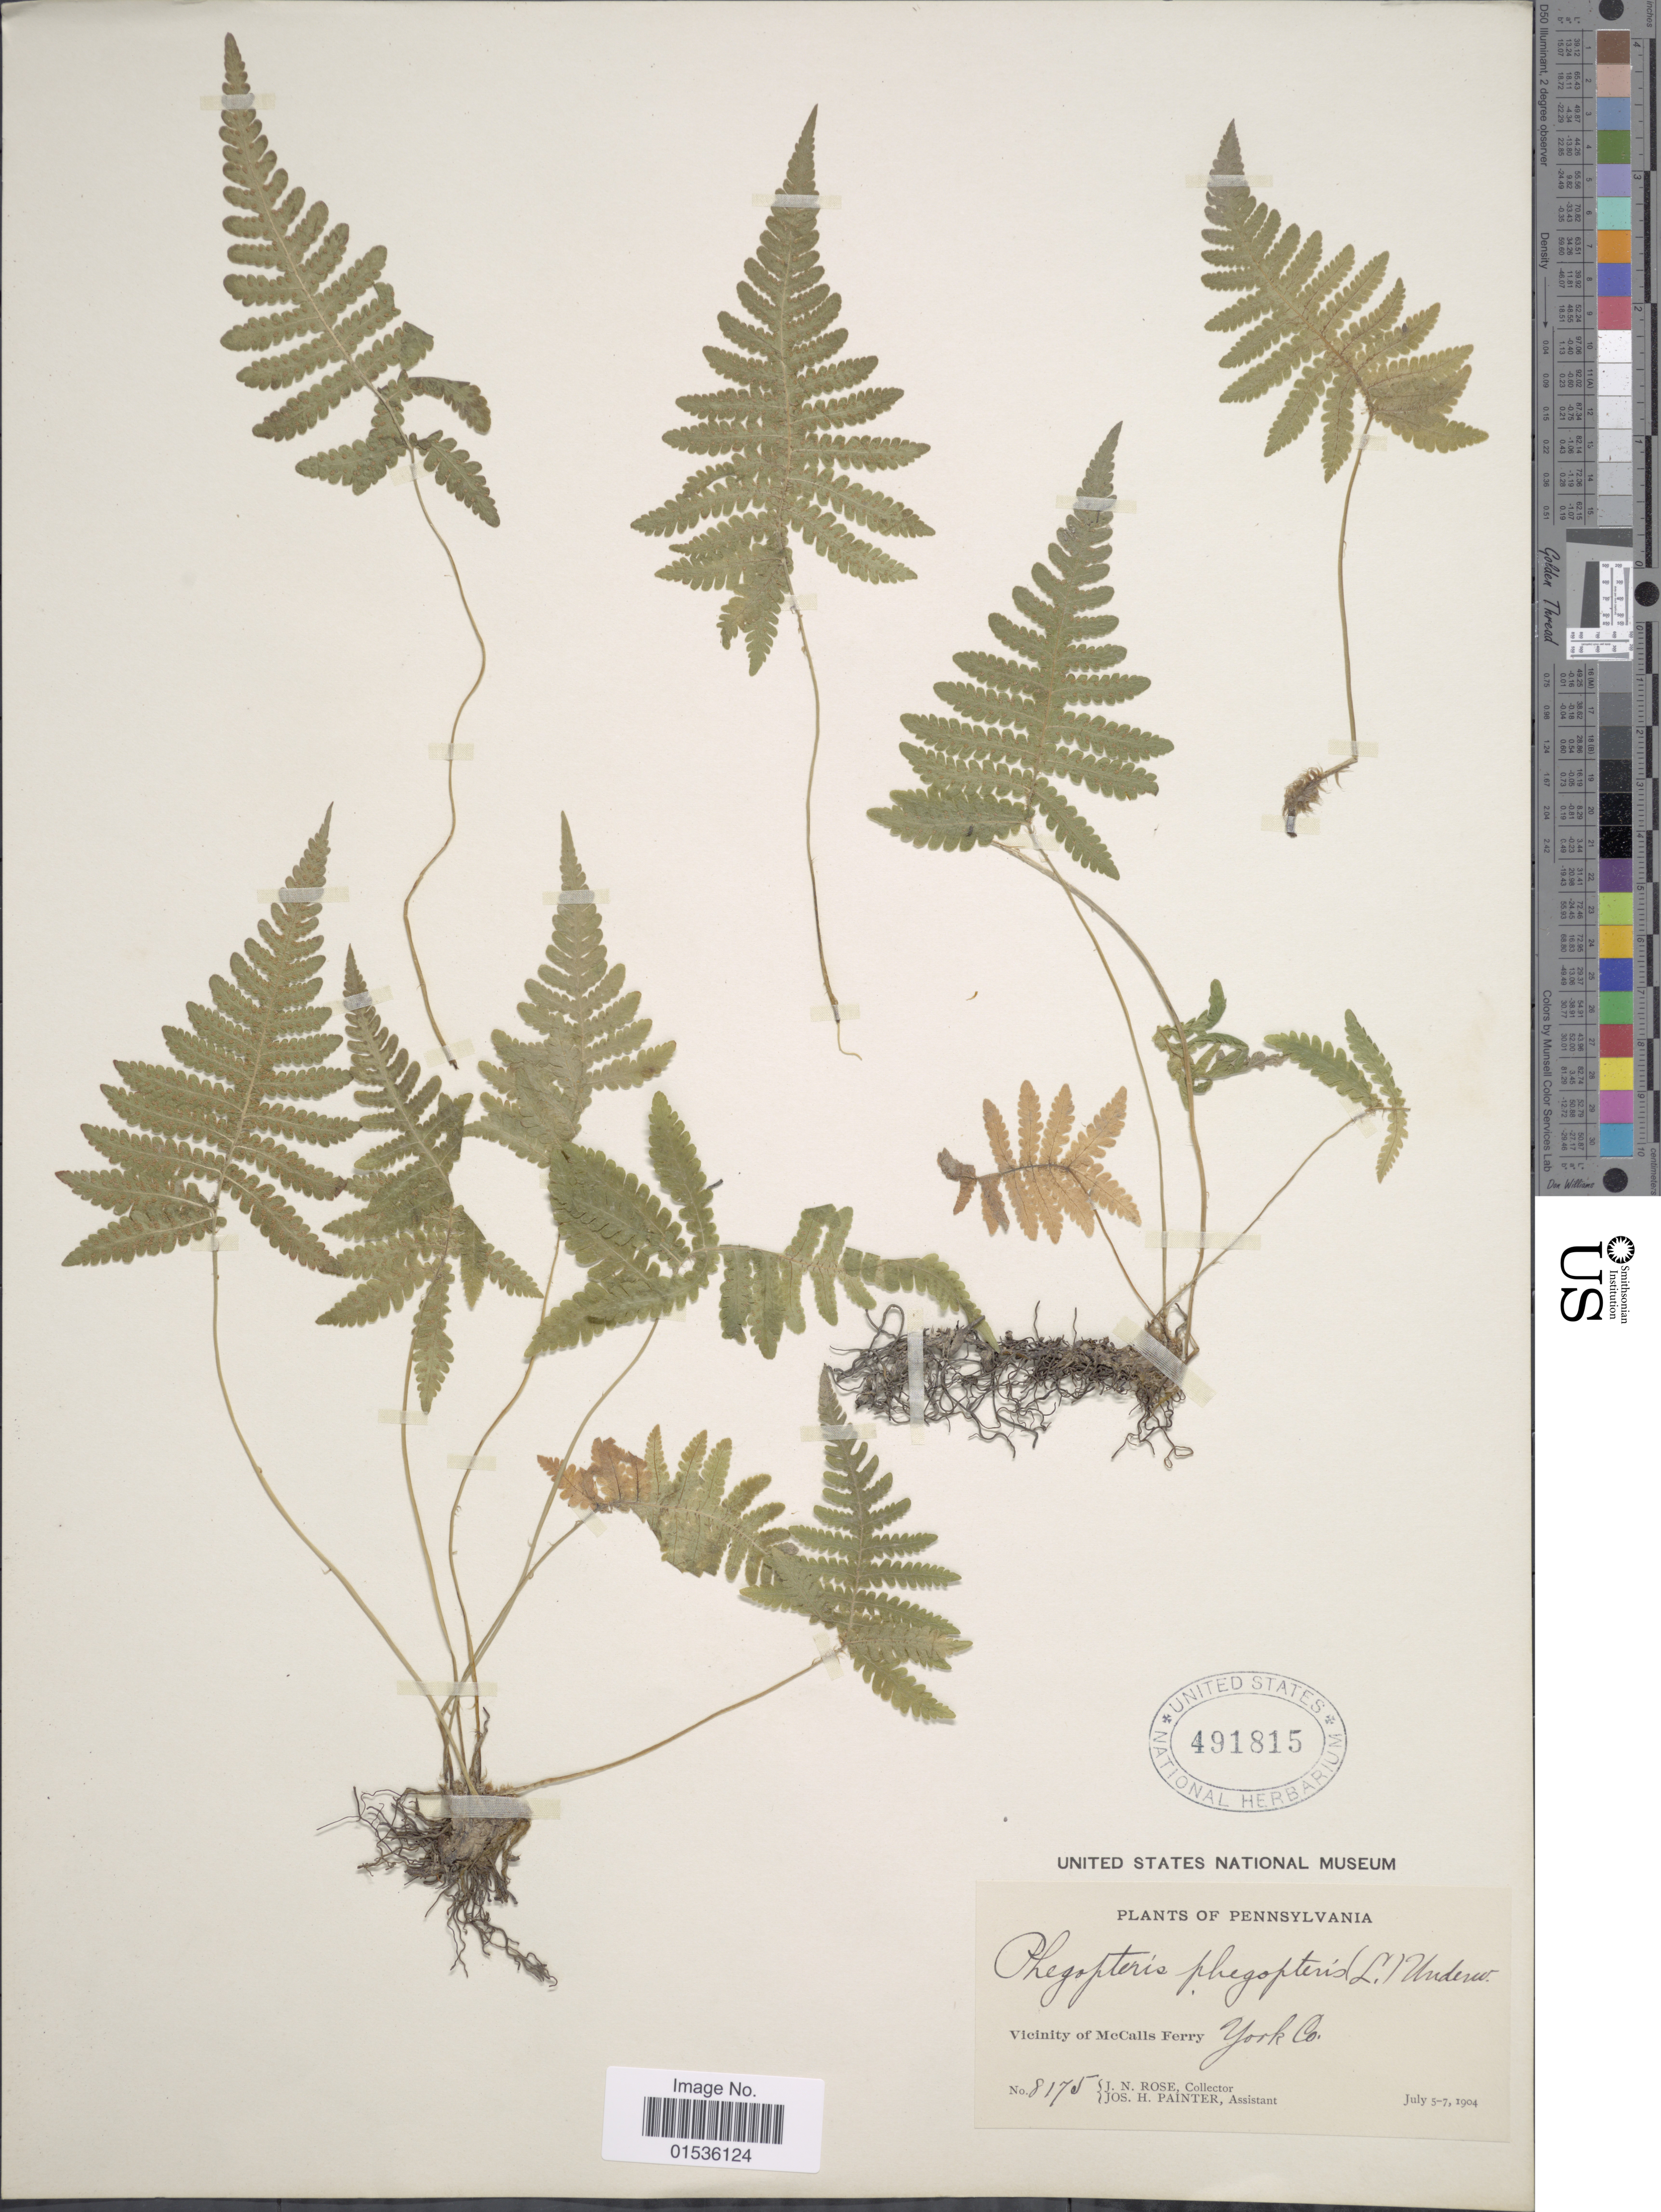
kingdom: Plantae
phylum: Tracheophyta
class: Polypodiopsida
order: Polypodiales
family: Thelypteridaceae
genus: Phegopteris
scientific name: Phegopteris connectilis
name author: (Michx.) Watt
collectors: J. N. Rose & J. H. Painter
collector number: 8175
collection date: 1904-07-05/1904-07-07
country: United States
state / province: Pennsylvania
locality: Pennsylvania, Vicinity of McCalls Ferry York Co.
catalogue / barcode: US 491815